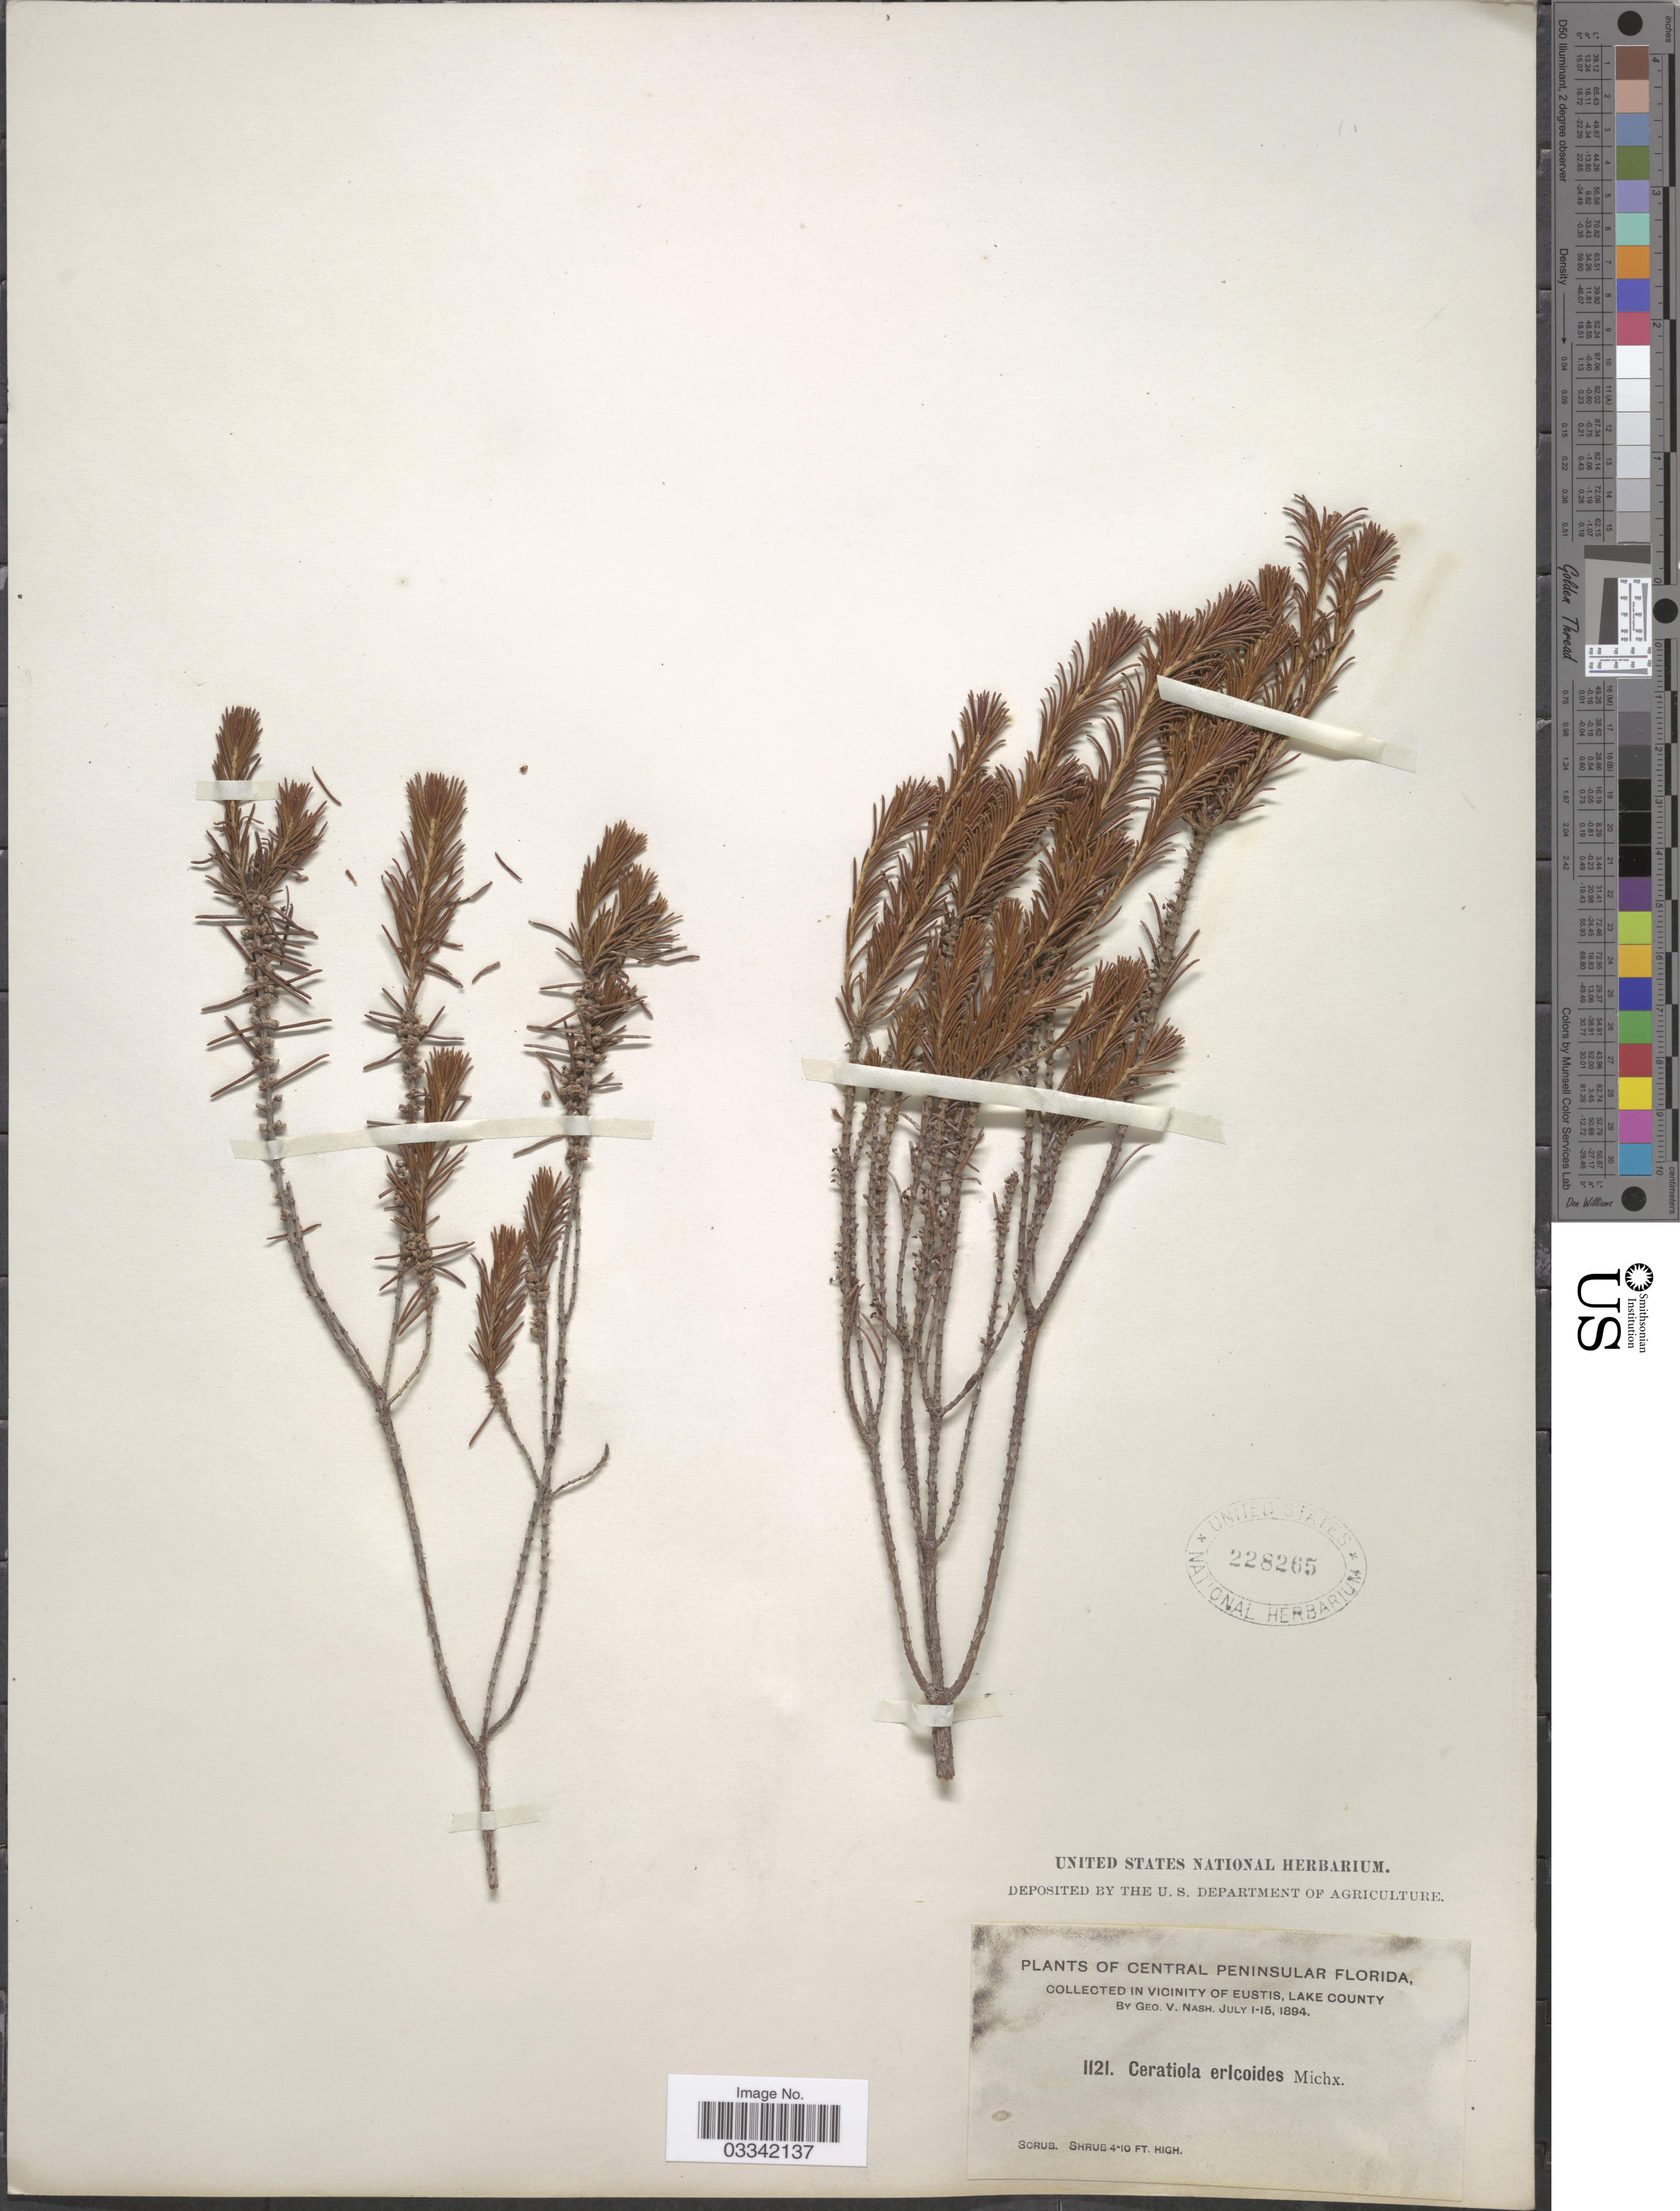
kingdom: Plantae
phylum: Tracheophyta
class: Magnoliopsida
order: Ericales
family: Ericaceae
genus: Ceratiola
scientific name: Ceratiola ericoides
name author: Michx.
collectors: G. V. Nash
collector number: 1121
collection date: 1894-07-01/1894-07-15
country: United States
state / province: Florida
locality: Central Peninsular Florida, in vicinity of Eustis, Lake County.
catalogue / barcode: US 228265